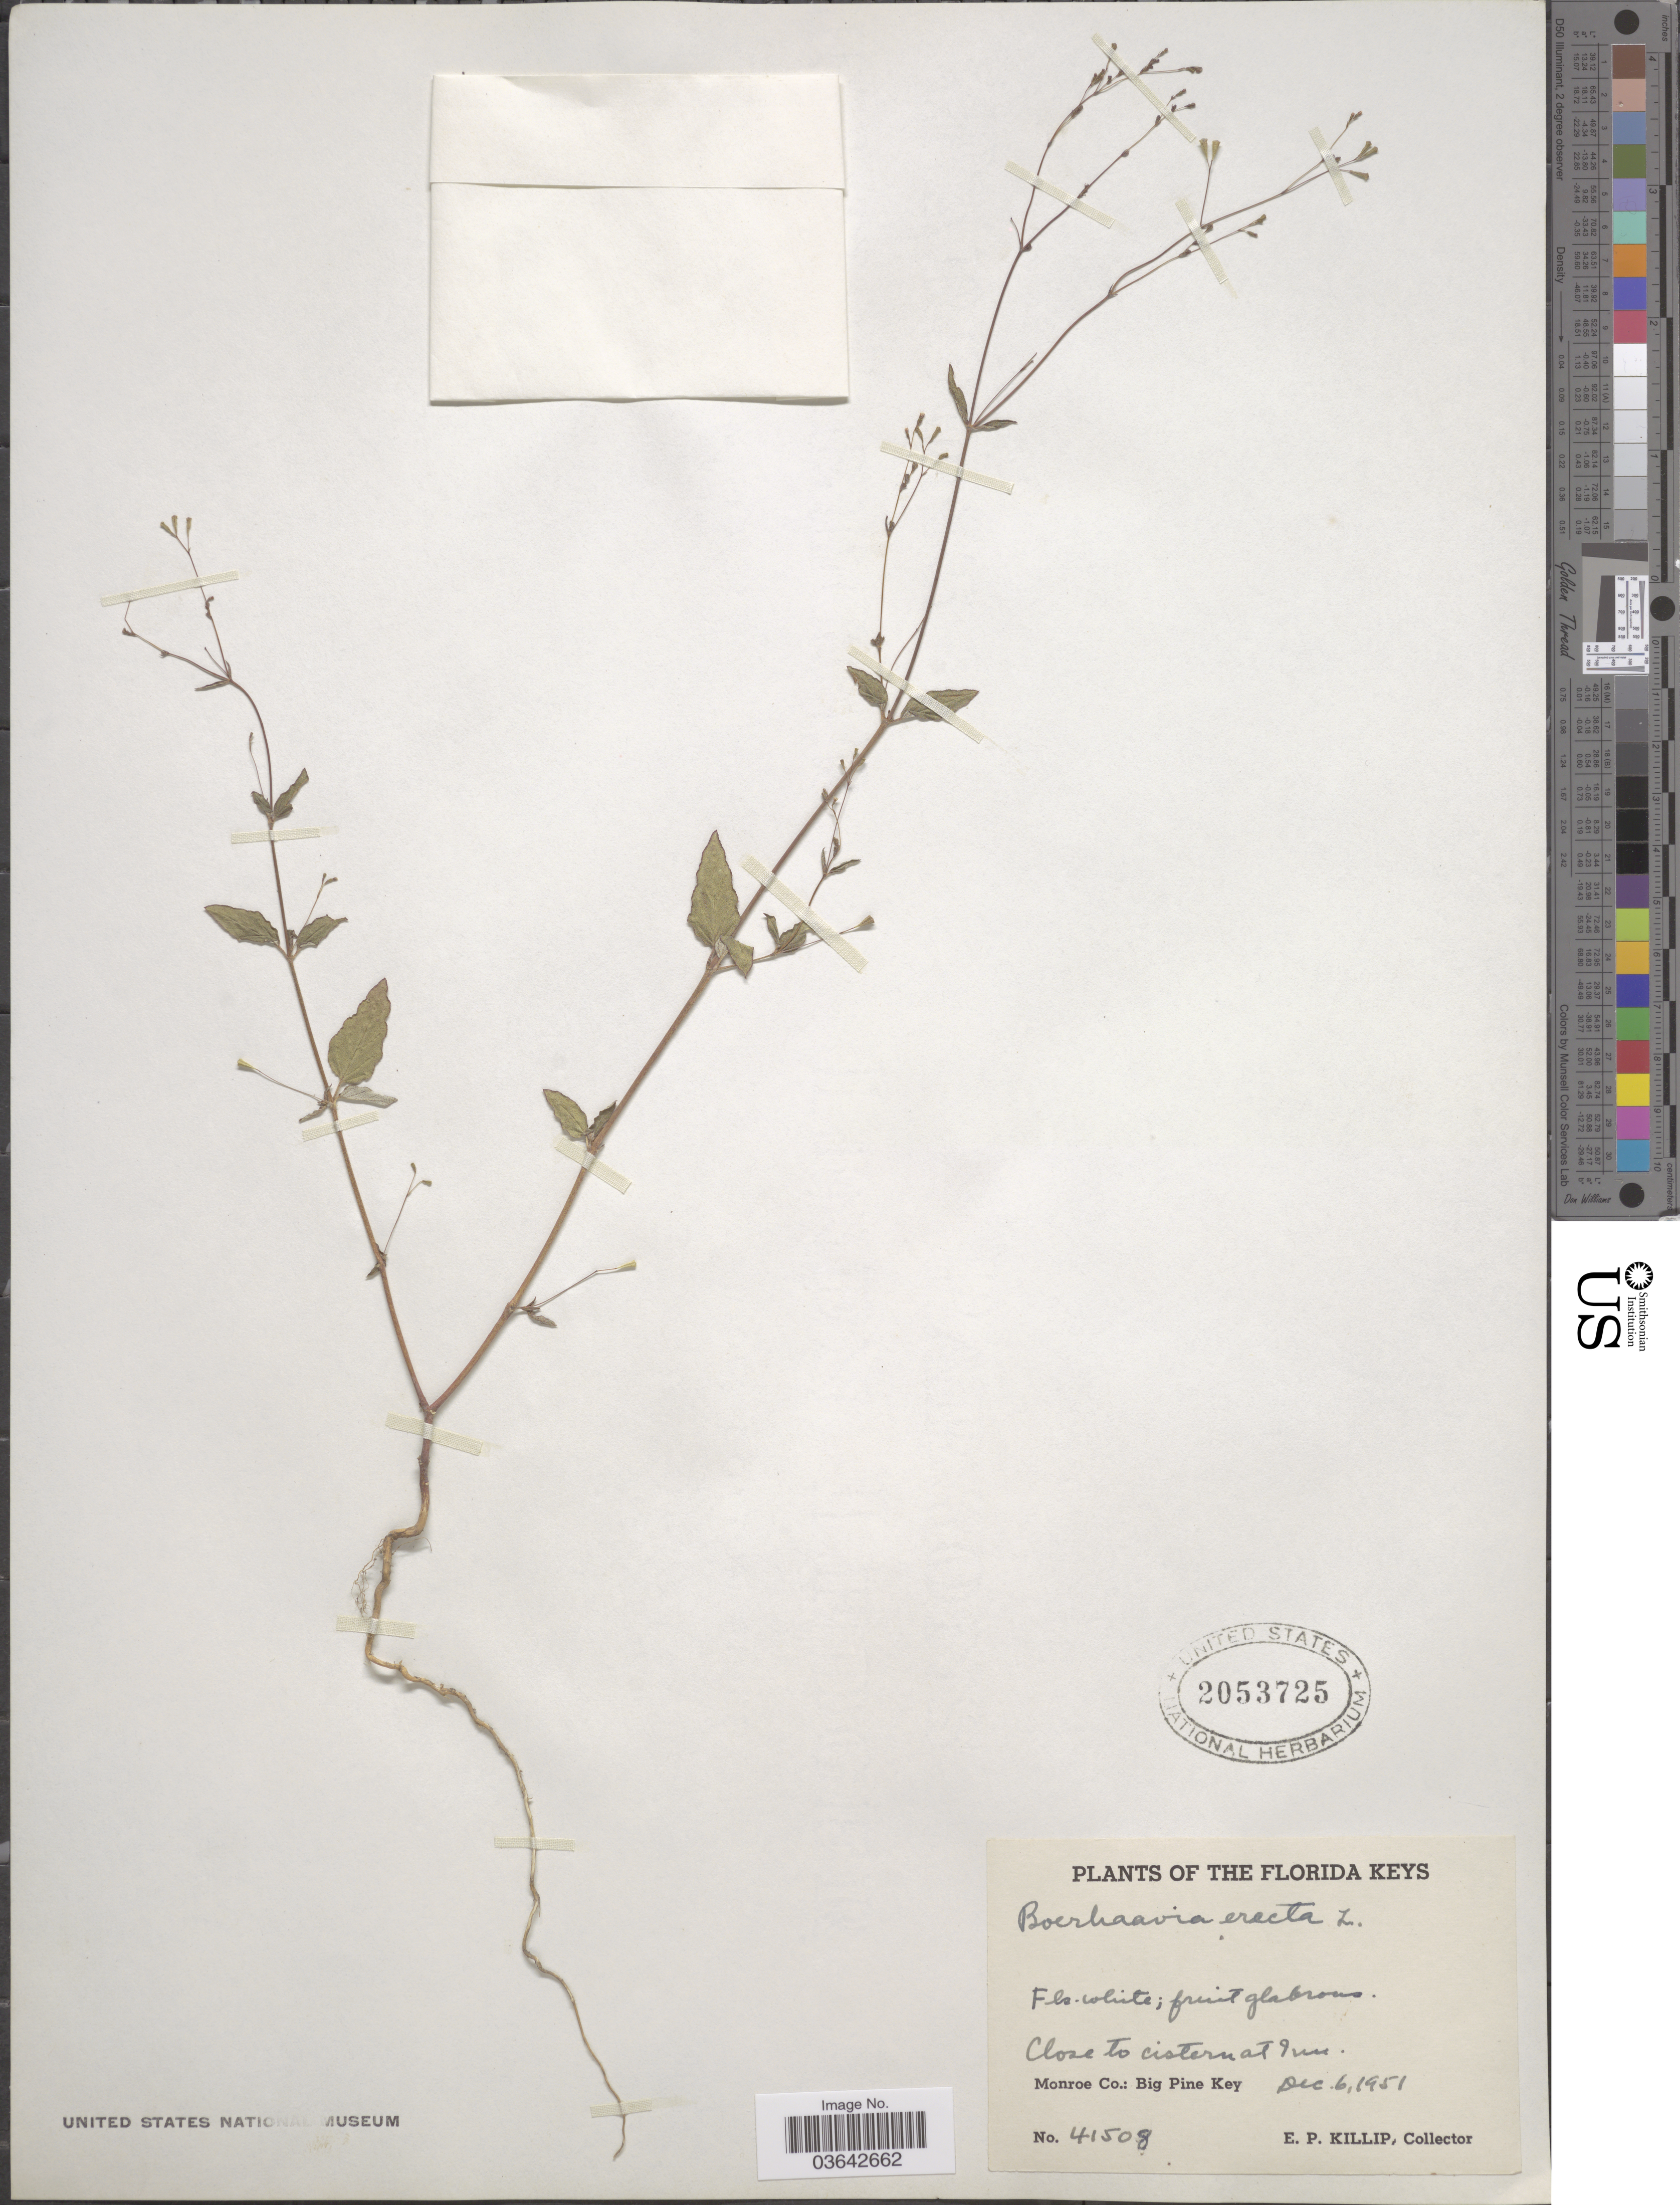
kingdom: Plantae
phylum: Tracheophyta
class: Magnoliopsida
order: Caryophyllales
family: Nyctaginaceae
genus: Boerhavia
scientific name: Boerhavia erecta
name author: L.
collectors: E. P. Killip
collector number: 41508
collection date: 1951-12-06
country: United States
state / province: Florida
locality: The Florida Keys. Monroe Co.: Big Pine Key.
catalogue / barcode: US 2053725